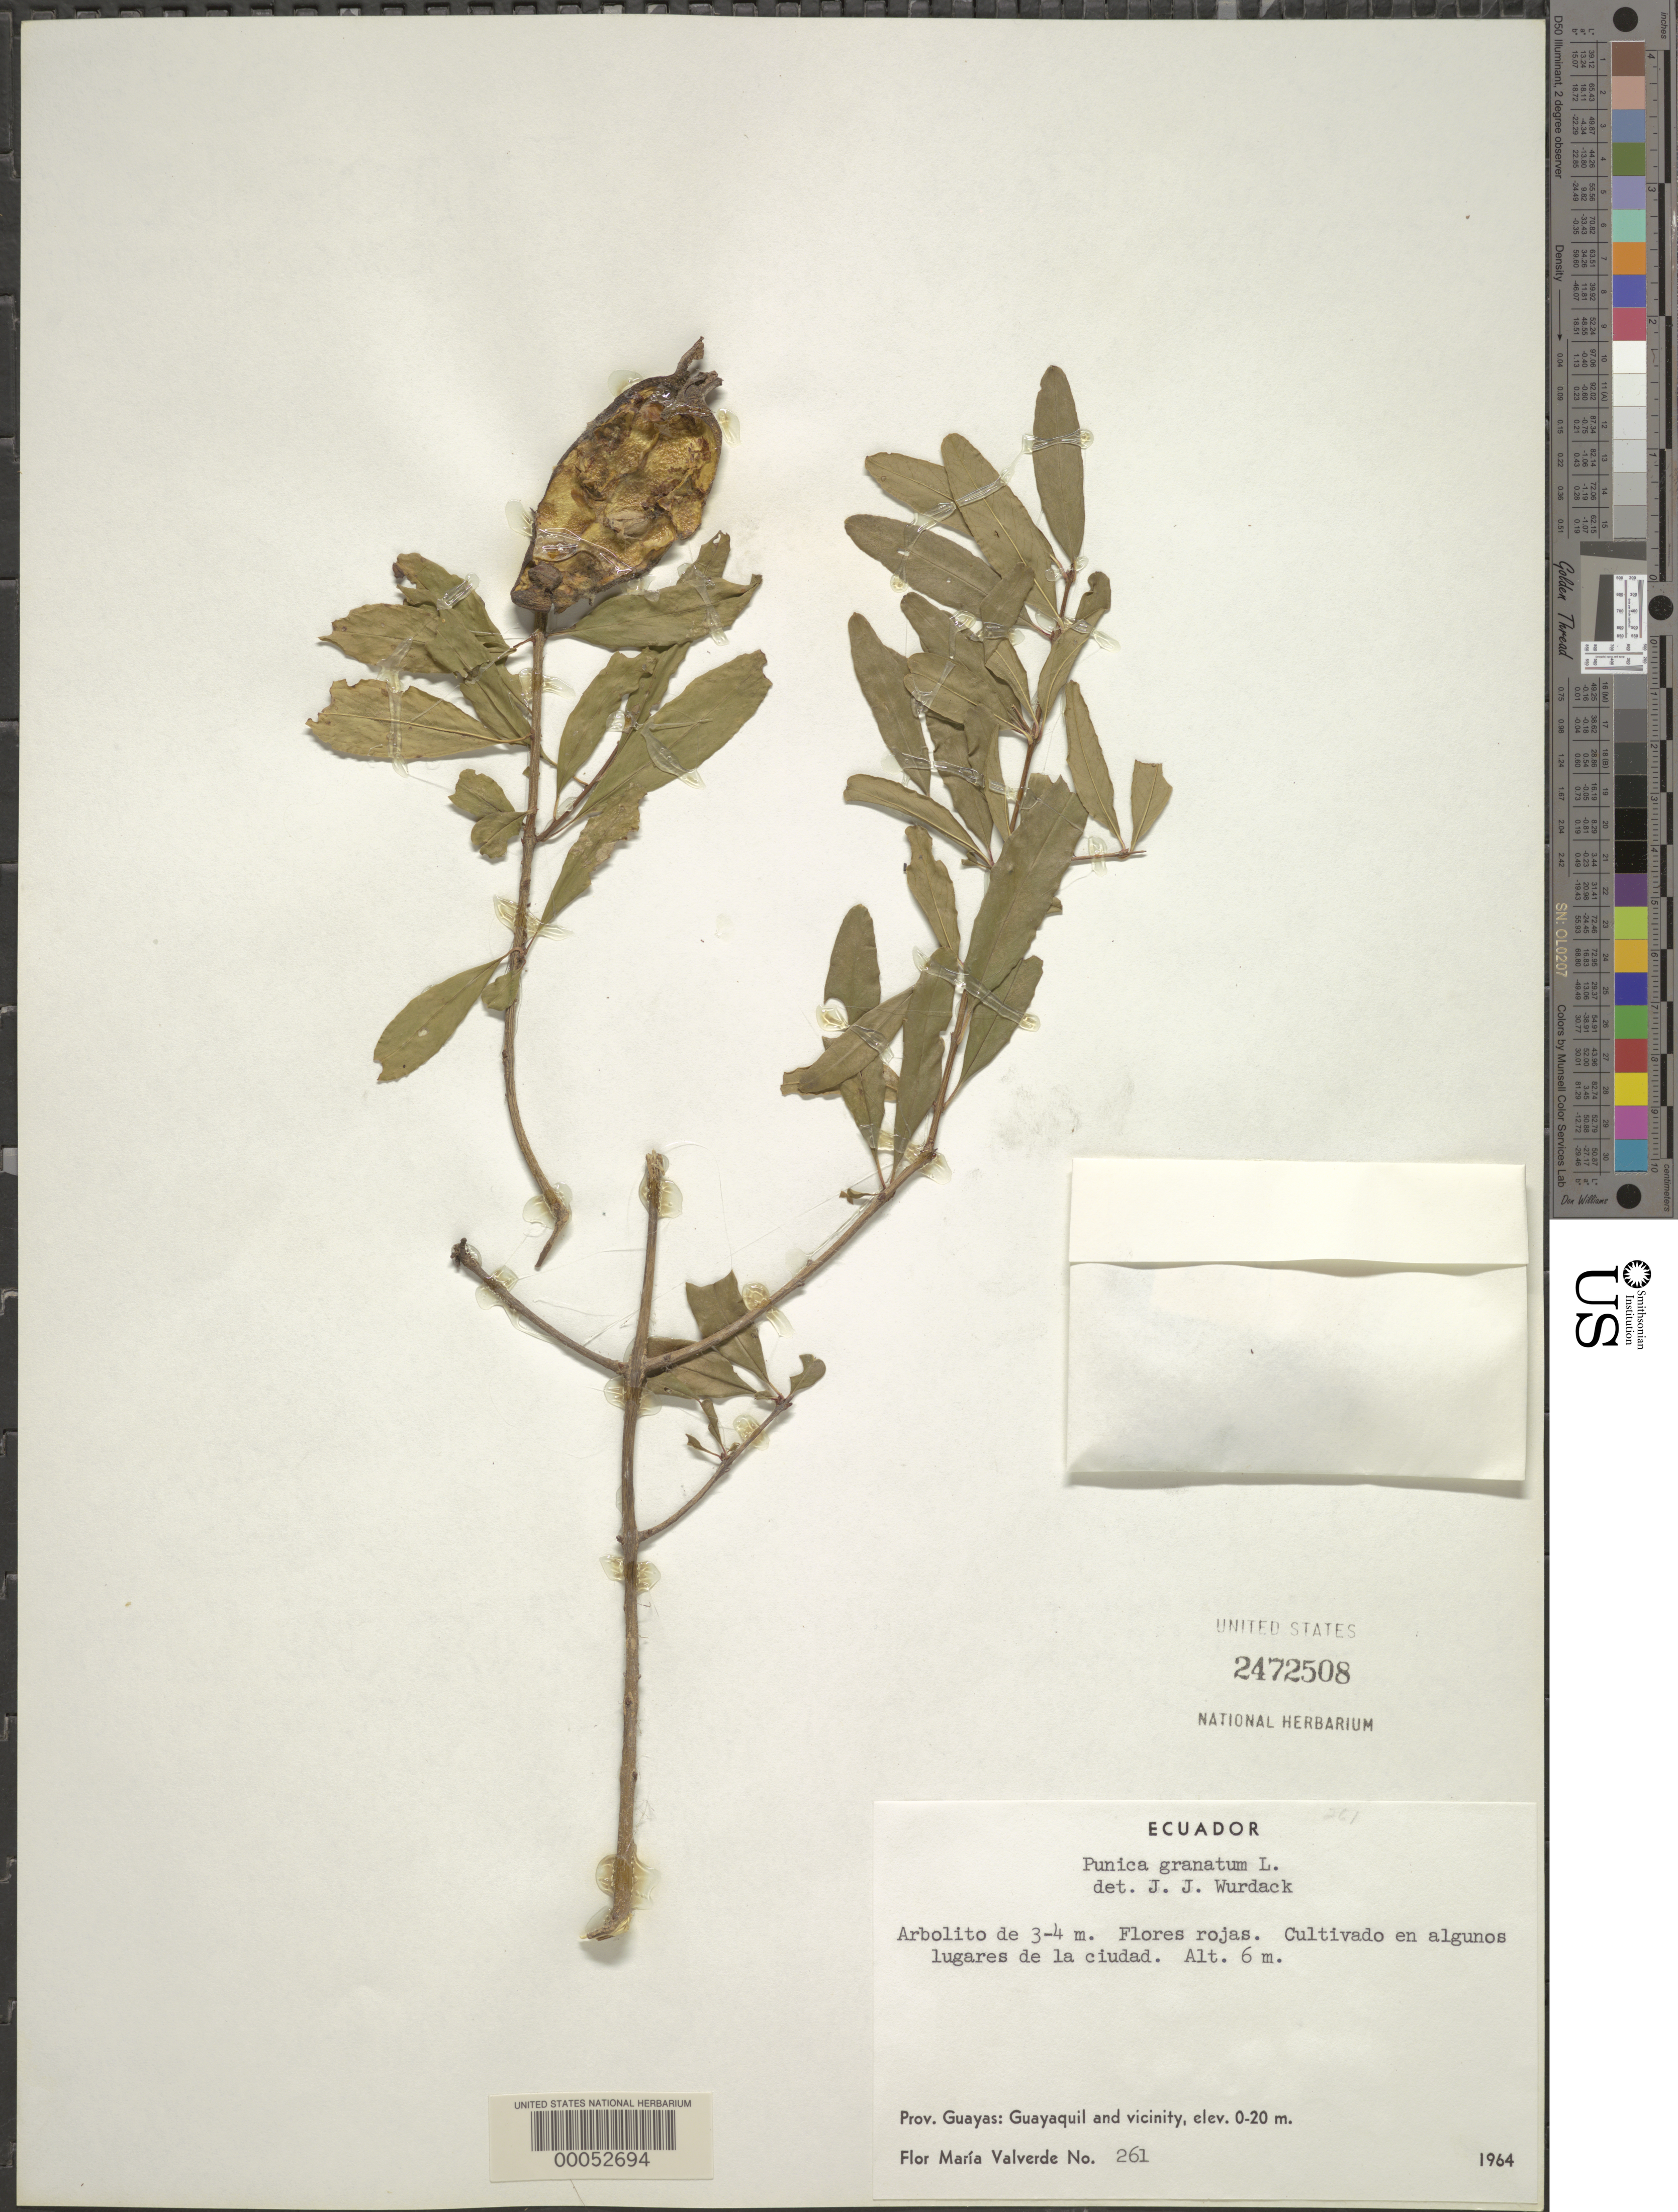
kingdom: Plantae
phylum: Tracheophyta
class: Magnoliopsida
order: Myrtales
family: Lythraceae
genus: Punica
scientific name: Punica granatum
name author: L.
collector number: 261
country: Ecuador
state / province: Guayas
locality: Guayaquil and vicinity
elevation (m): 20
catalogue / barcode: US 2472508